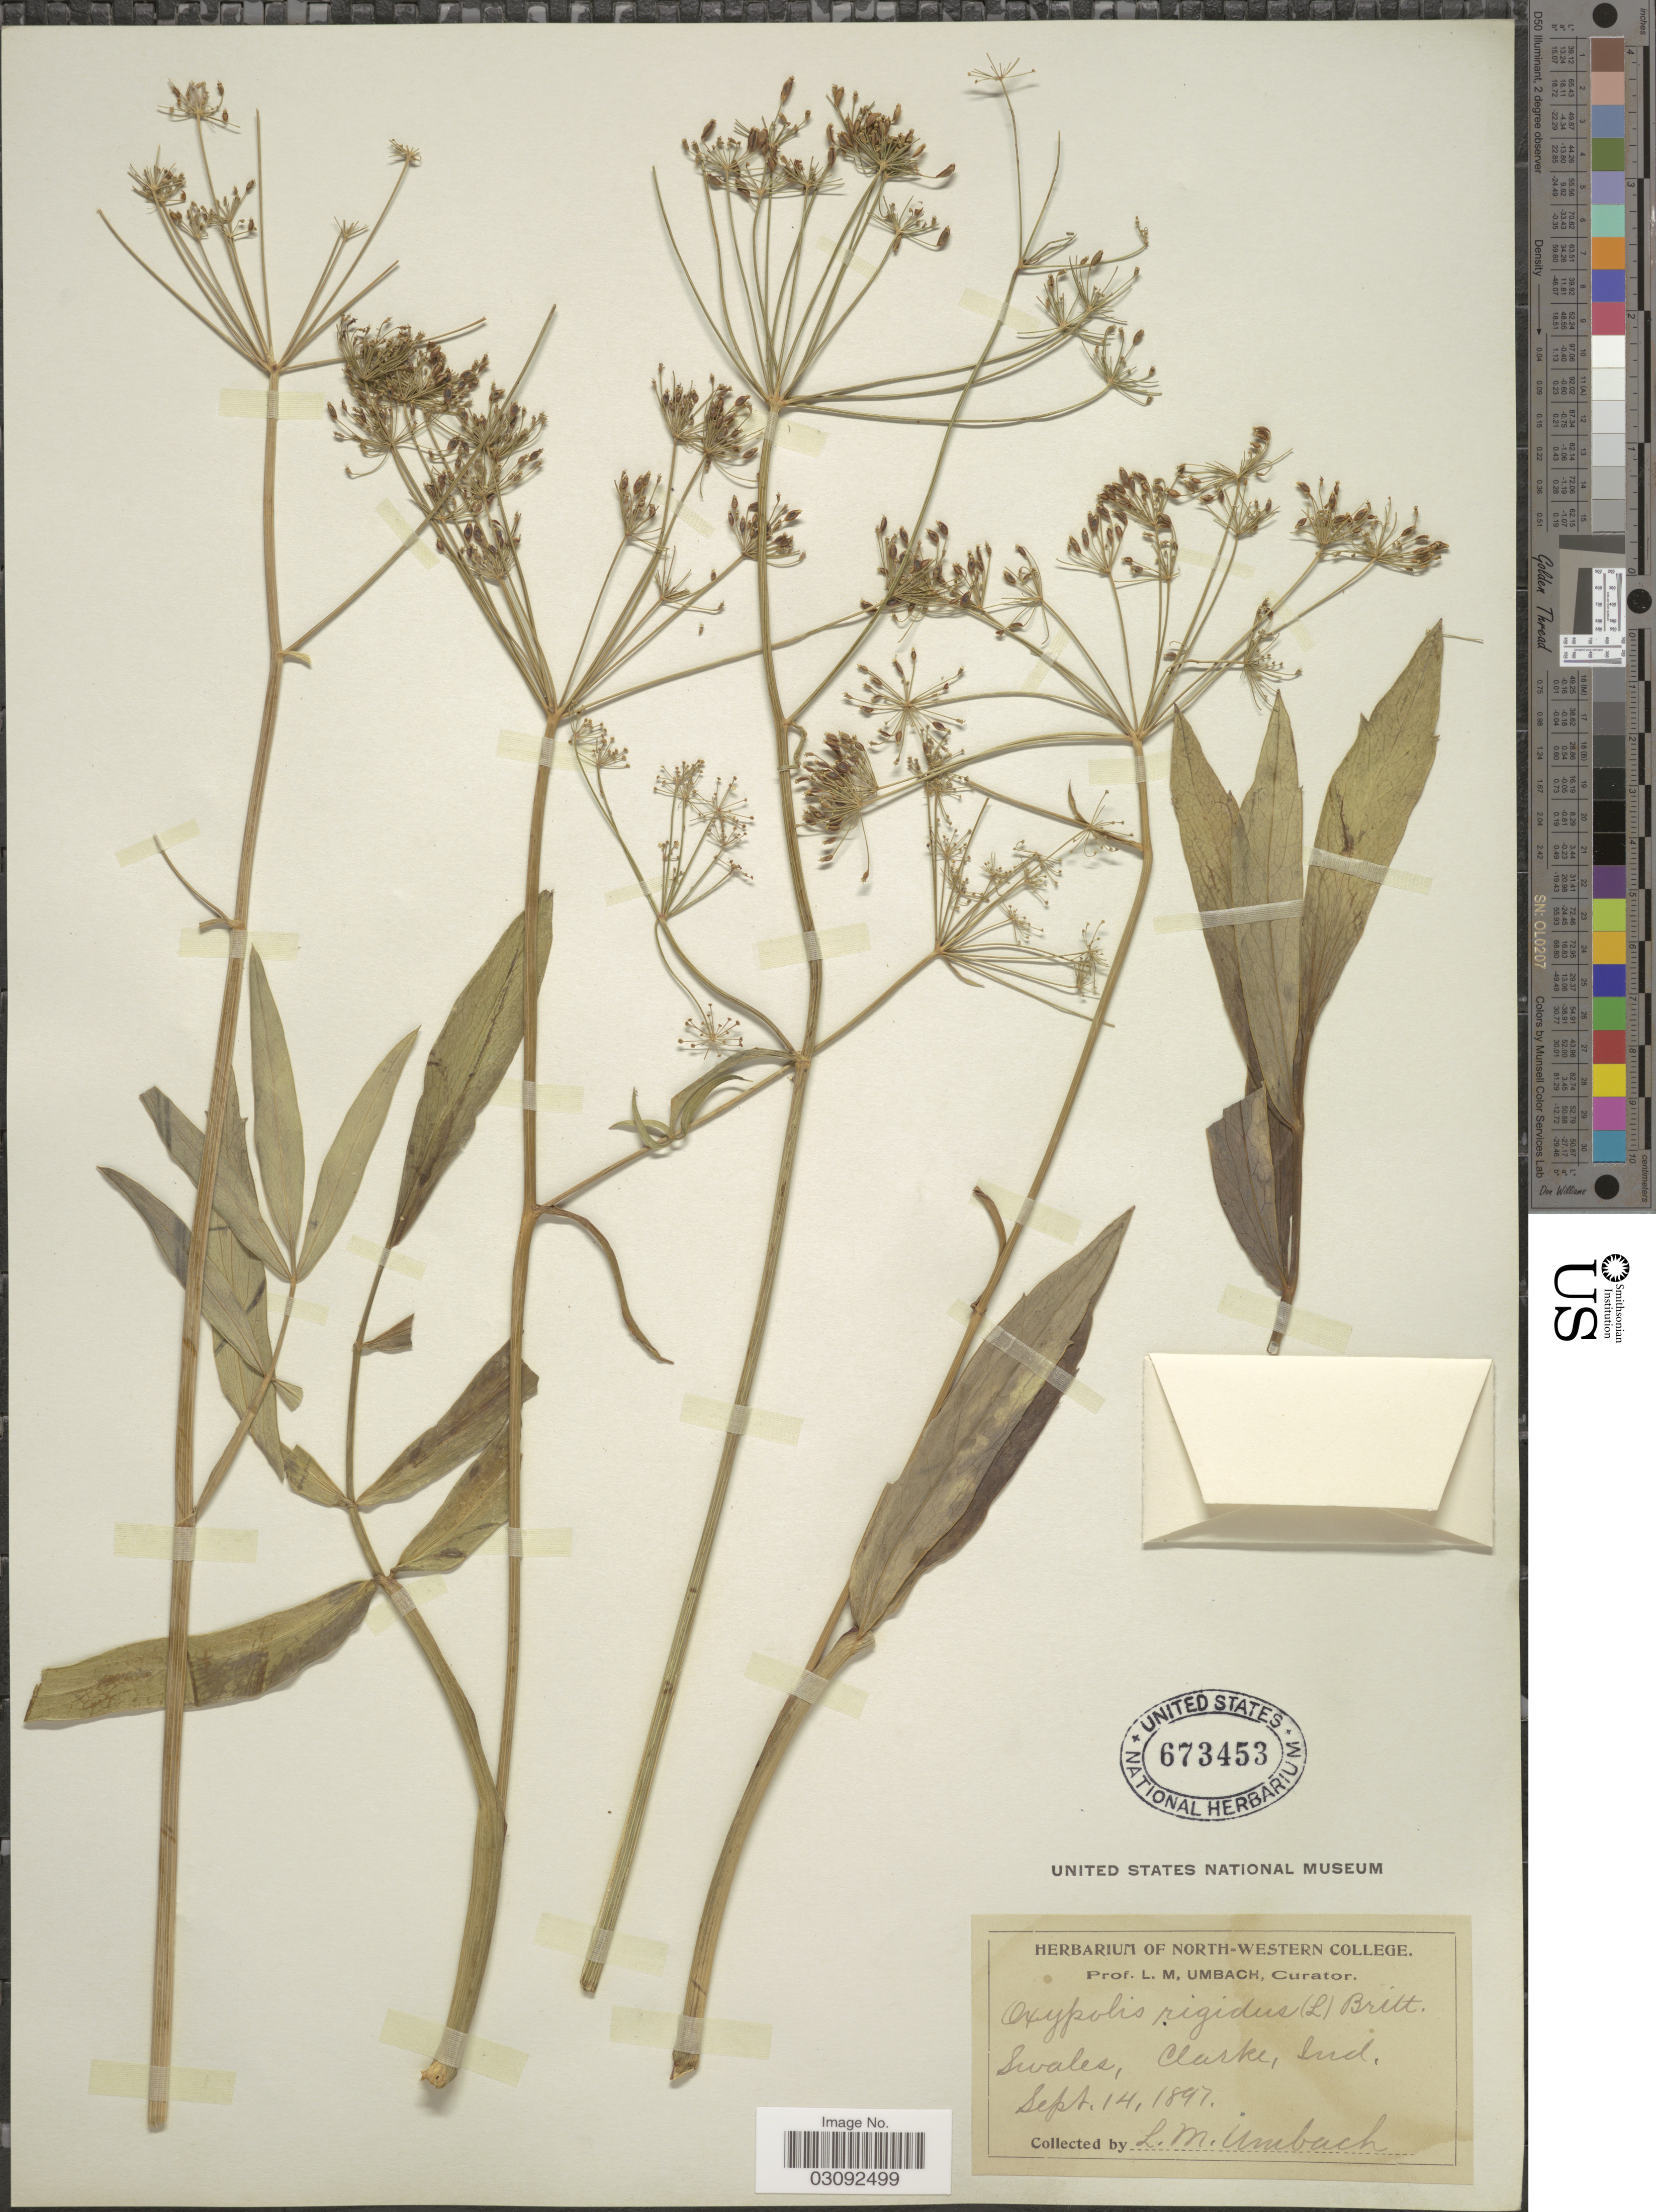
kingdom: Plantae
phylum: Tracheophyta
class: Magnoliopsida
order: Apiales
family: Apiaceae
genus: Oxypolis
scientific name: Oxypolis rigidior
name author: (L.) Raf.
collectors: L. M. Umbach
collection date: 1897-09-14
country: United States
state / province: Indiana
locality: Swales, Clarke.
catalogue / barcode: US 673453